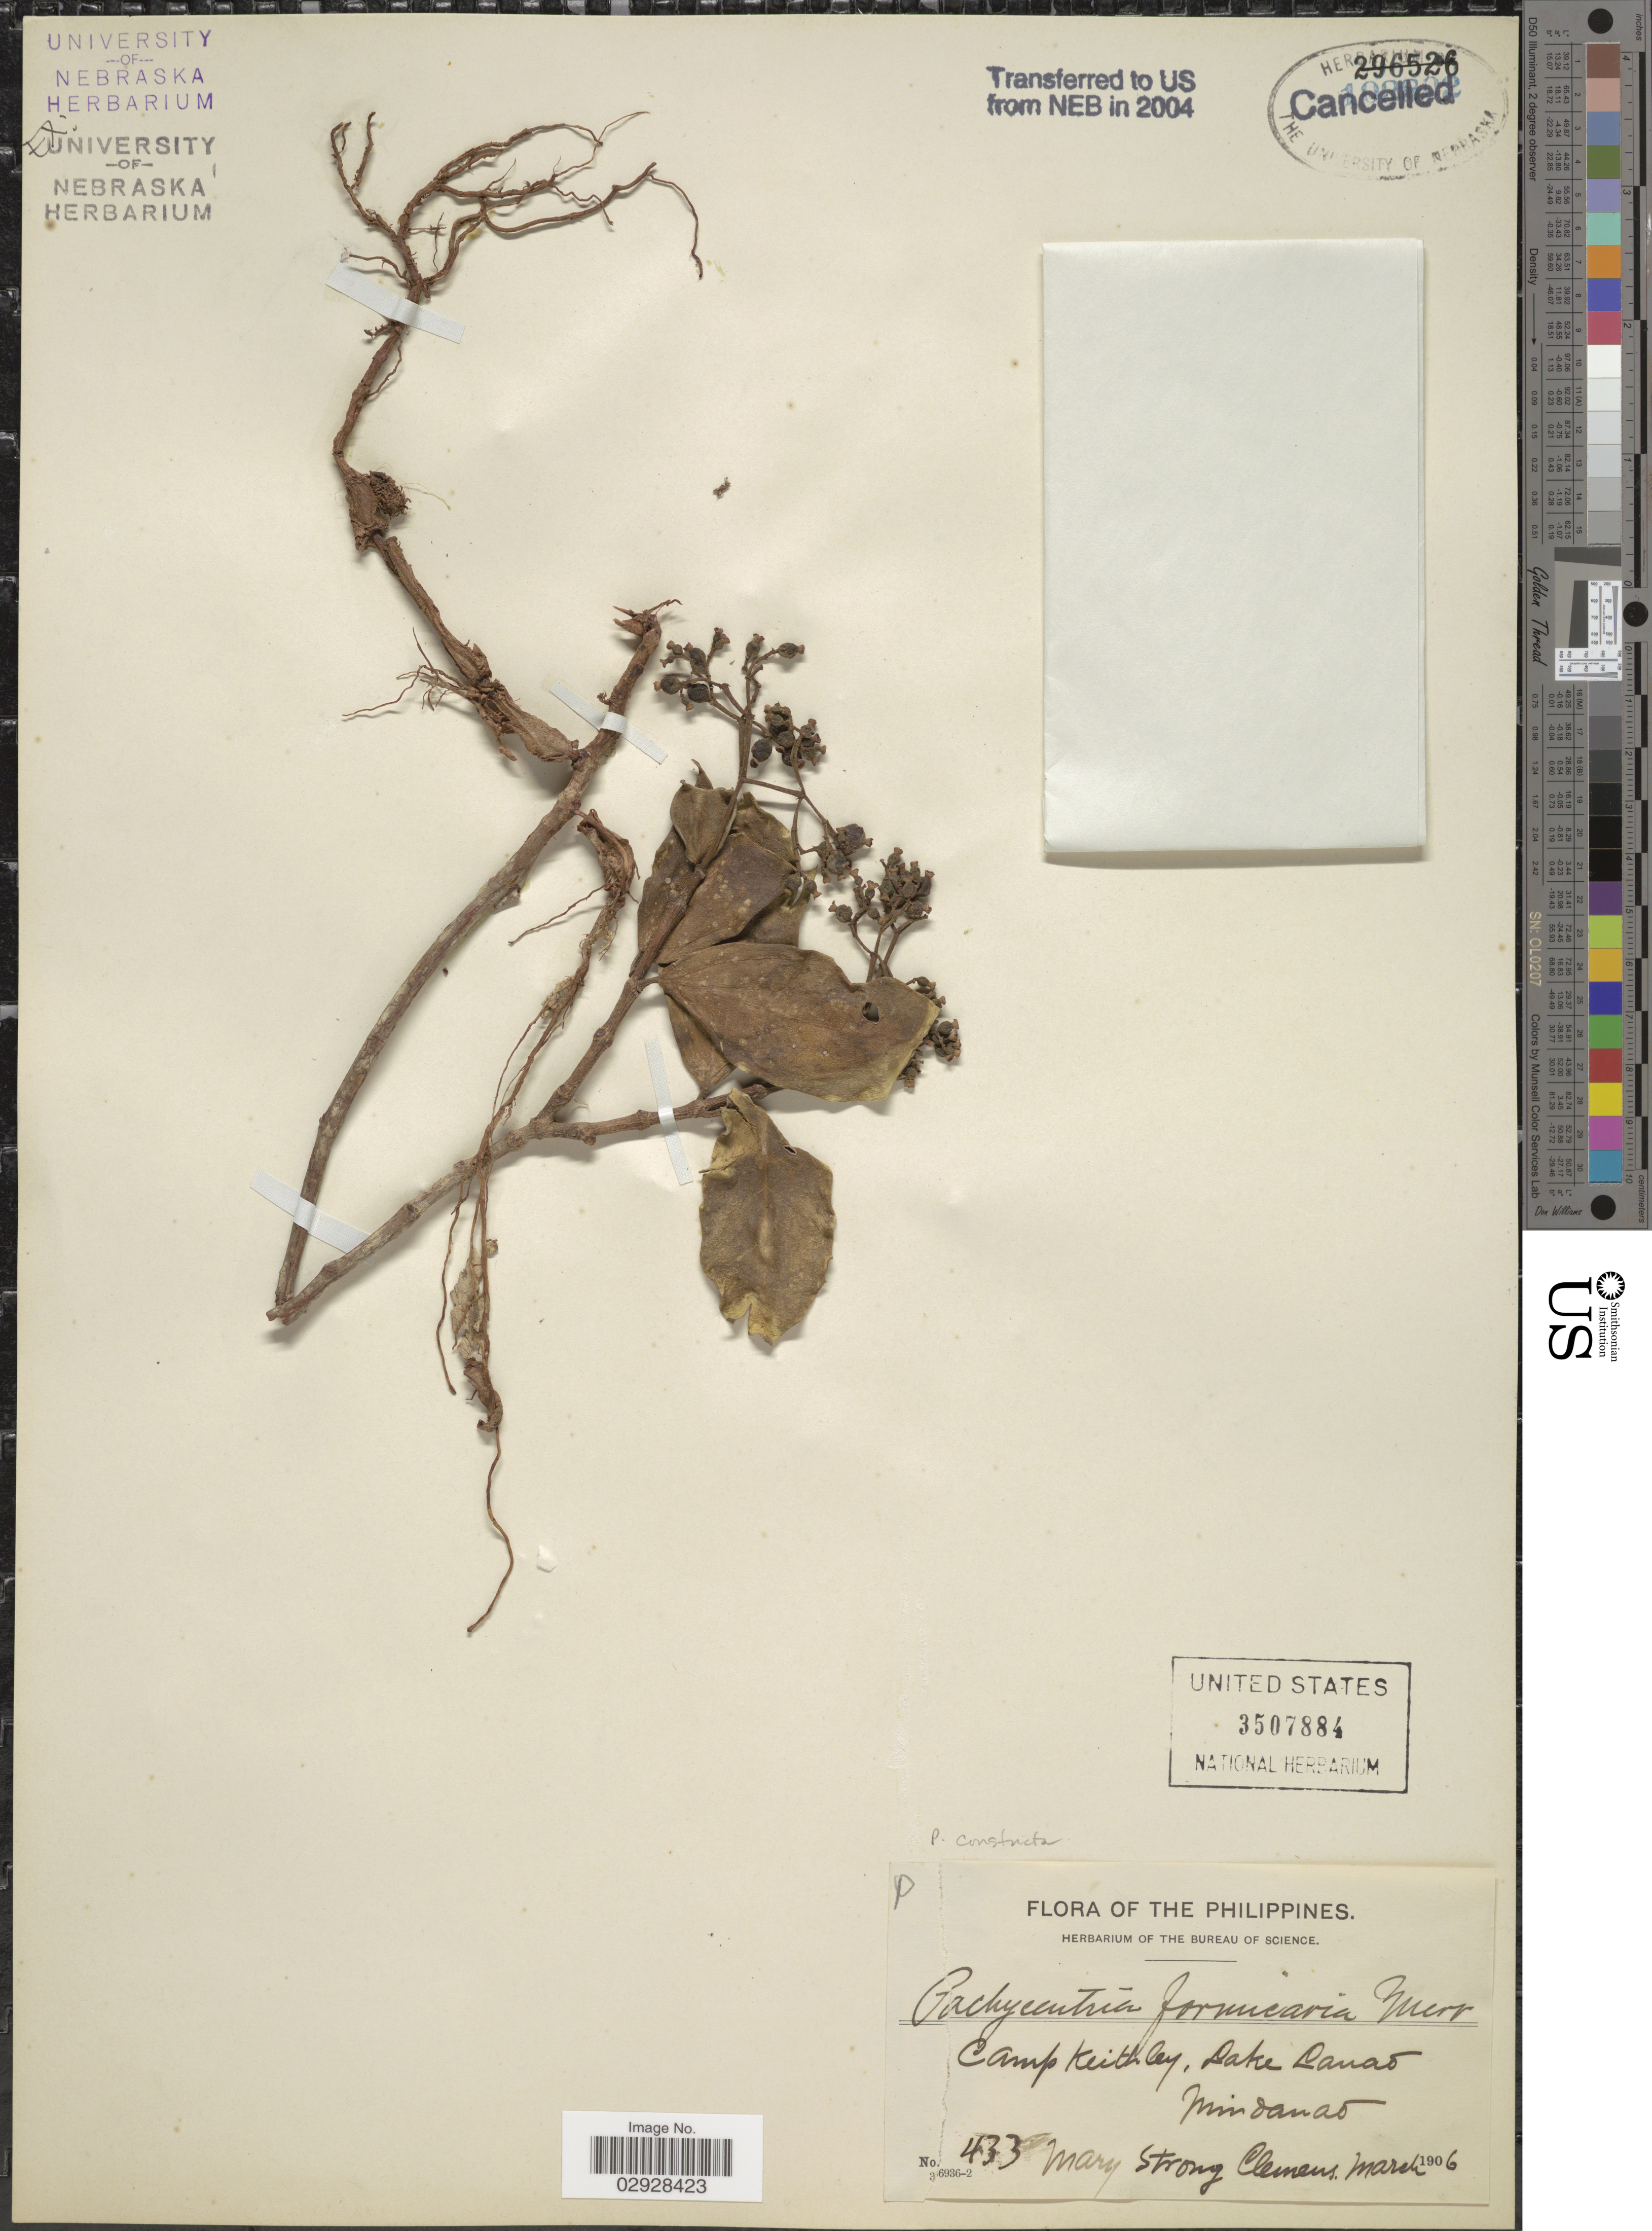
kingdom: Plantae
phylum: Tracheophyta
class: Magnoliopsida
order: Myrtales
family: Melastomataceae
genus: Pachycentria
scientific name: Pachycentria constricta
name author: Blume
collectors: M. S. Clemens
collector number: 433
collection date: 1906-03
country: Philippines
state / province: Muslim Mindanao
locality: Camp Keithley, Lake Lanao, Mindanao.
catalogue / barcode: US 3507884